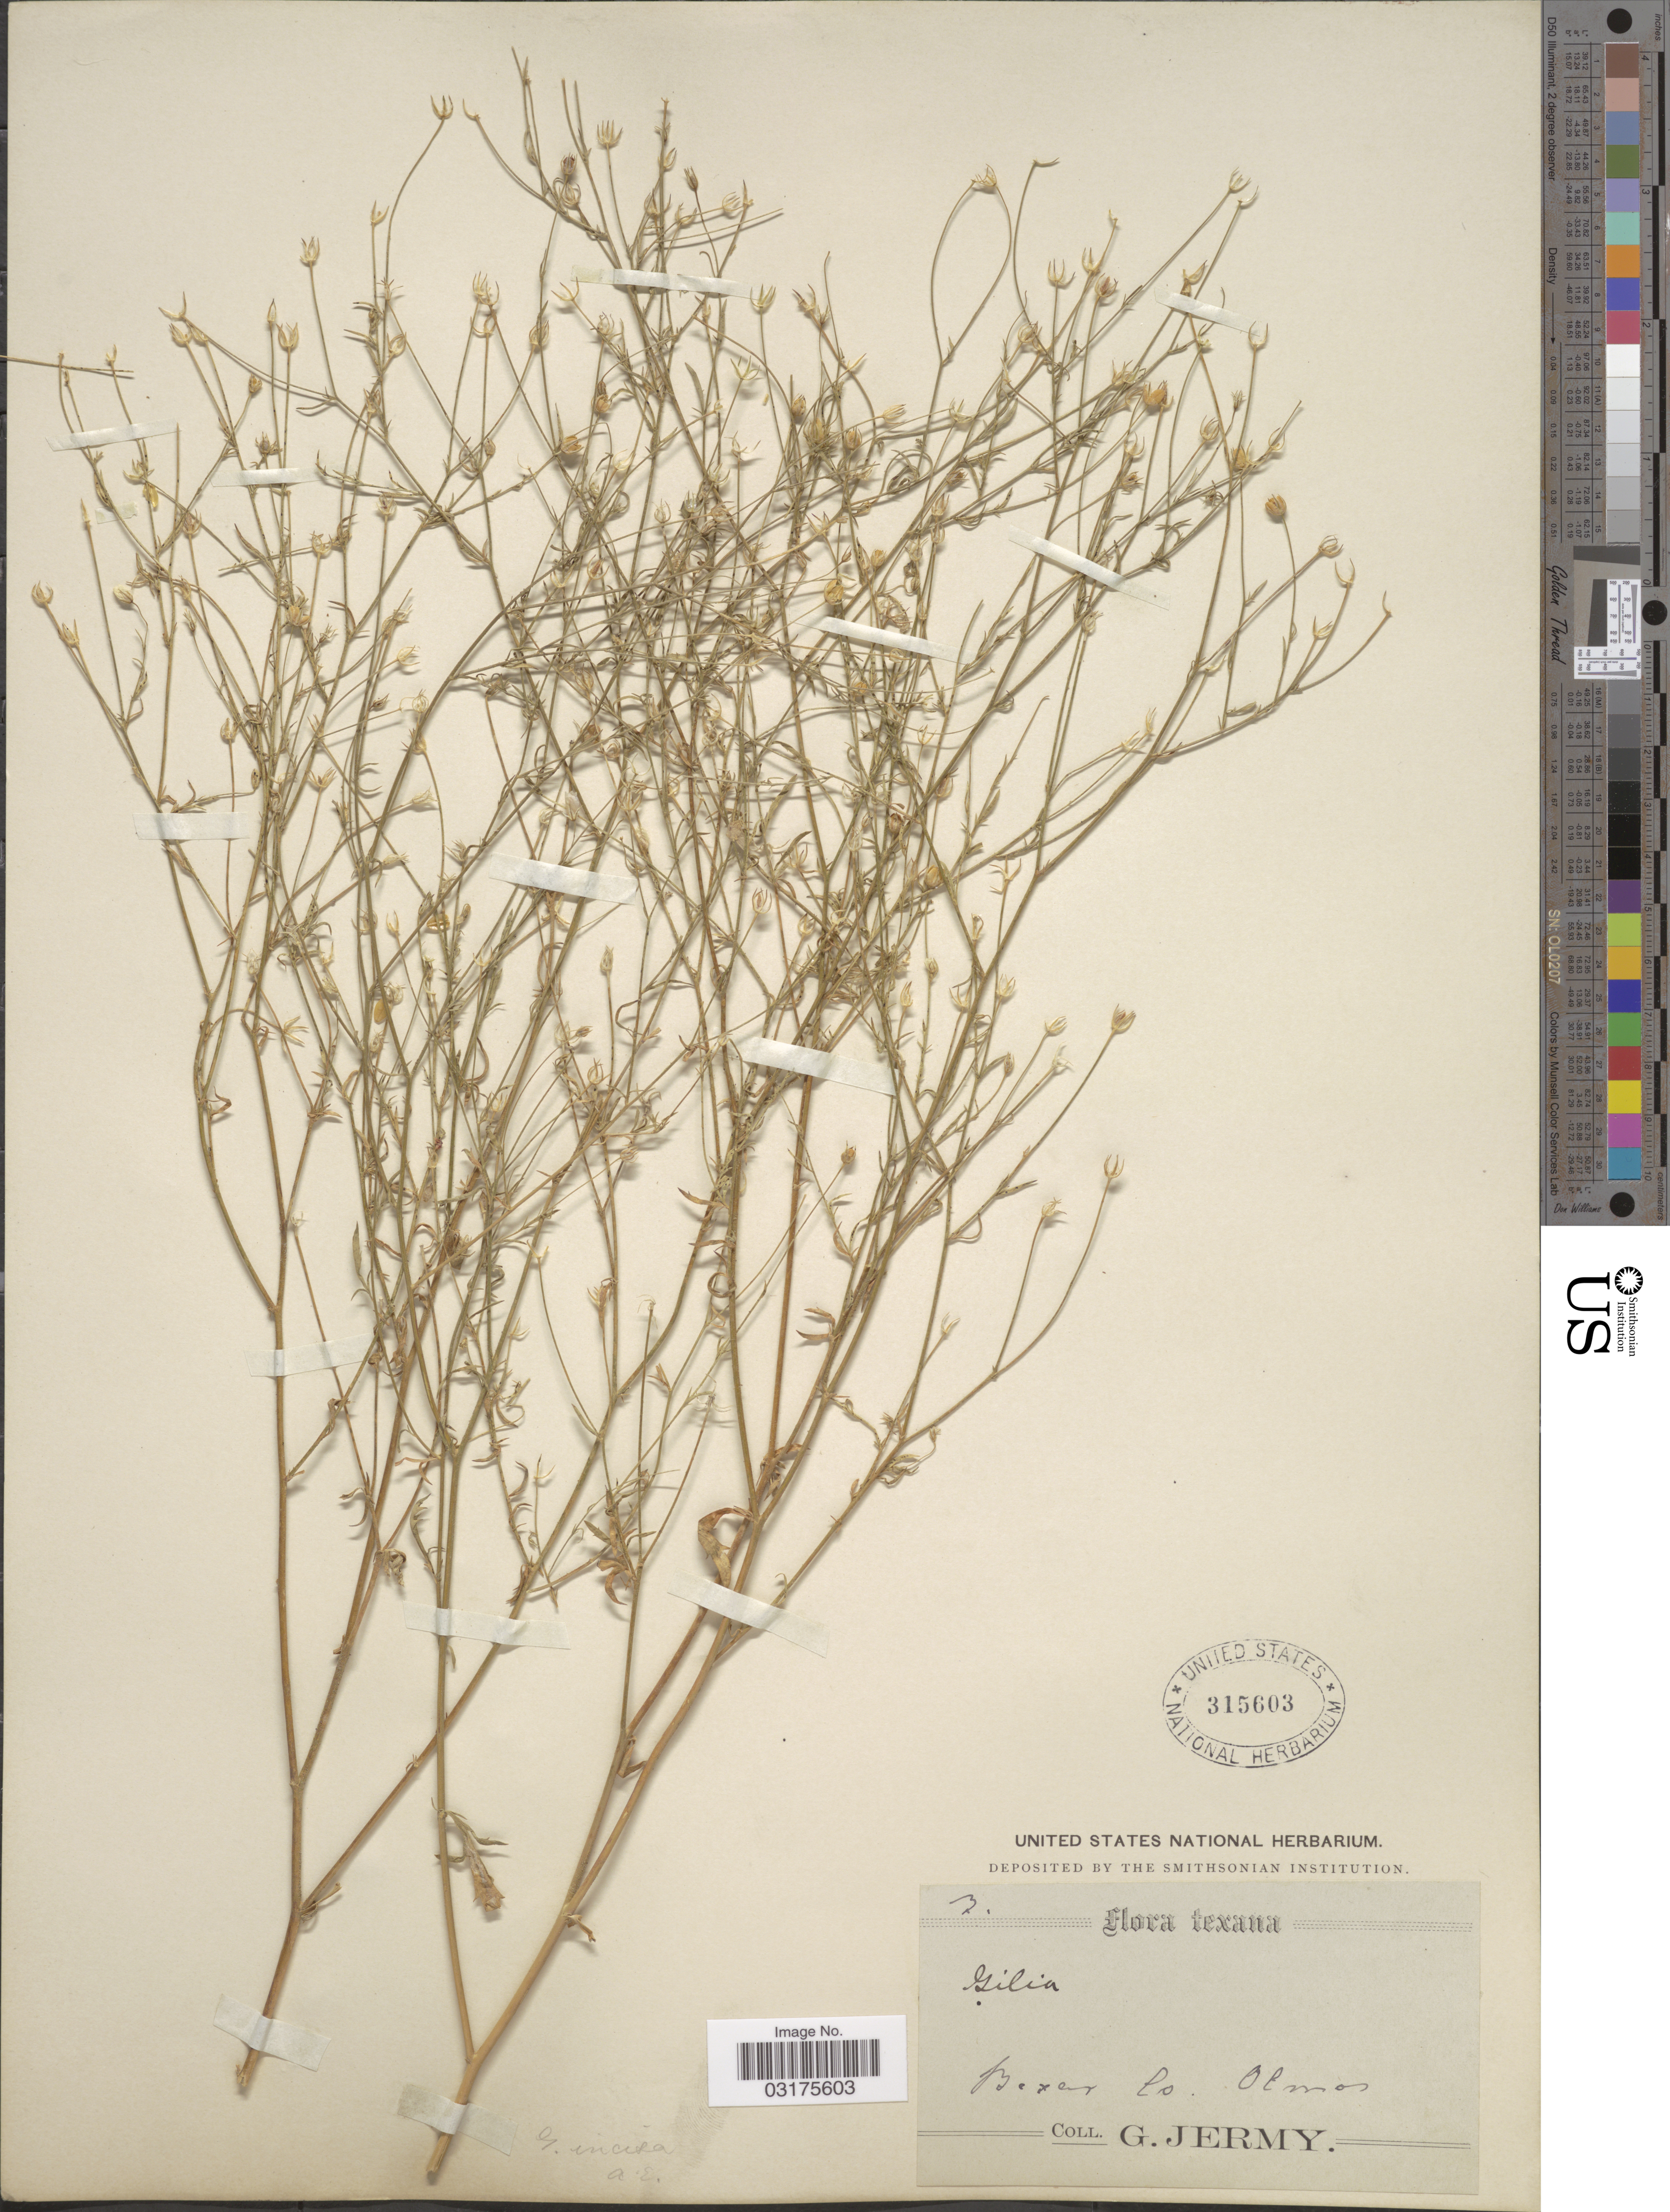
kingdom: Plantae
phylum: Tracheophyta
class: Magnoliopsida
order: Ericales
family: Polemoniaceae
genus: Giliastrum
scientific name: Giliastrum incisum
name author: (Benth.) J.M. Porter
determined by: Strong, Mark T., (BOT), Smithsonian Institution - National Museum of Natural History (UNITED STATES)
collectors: G. Jermy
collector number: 3*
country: United States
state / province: Texas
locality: Bexar Co. Olmos.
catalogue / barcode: US 315603